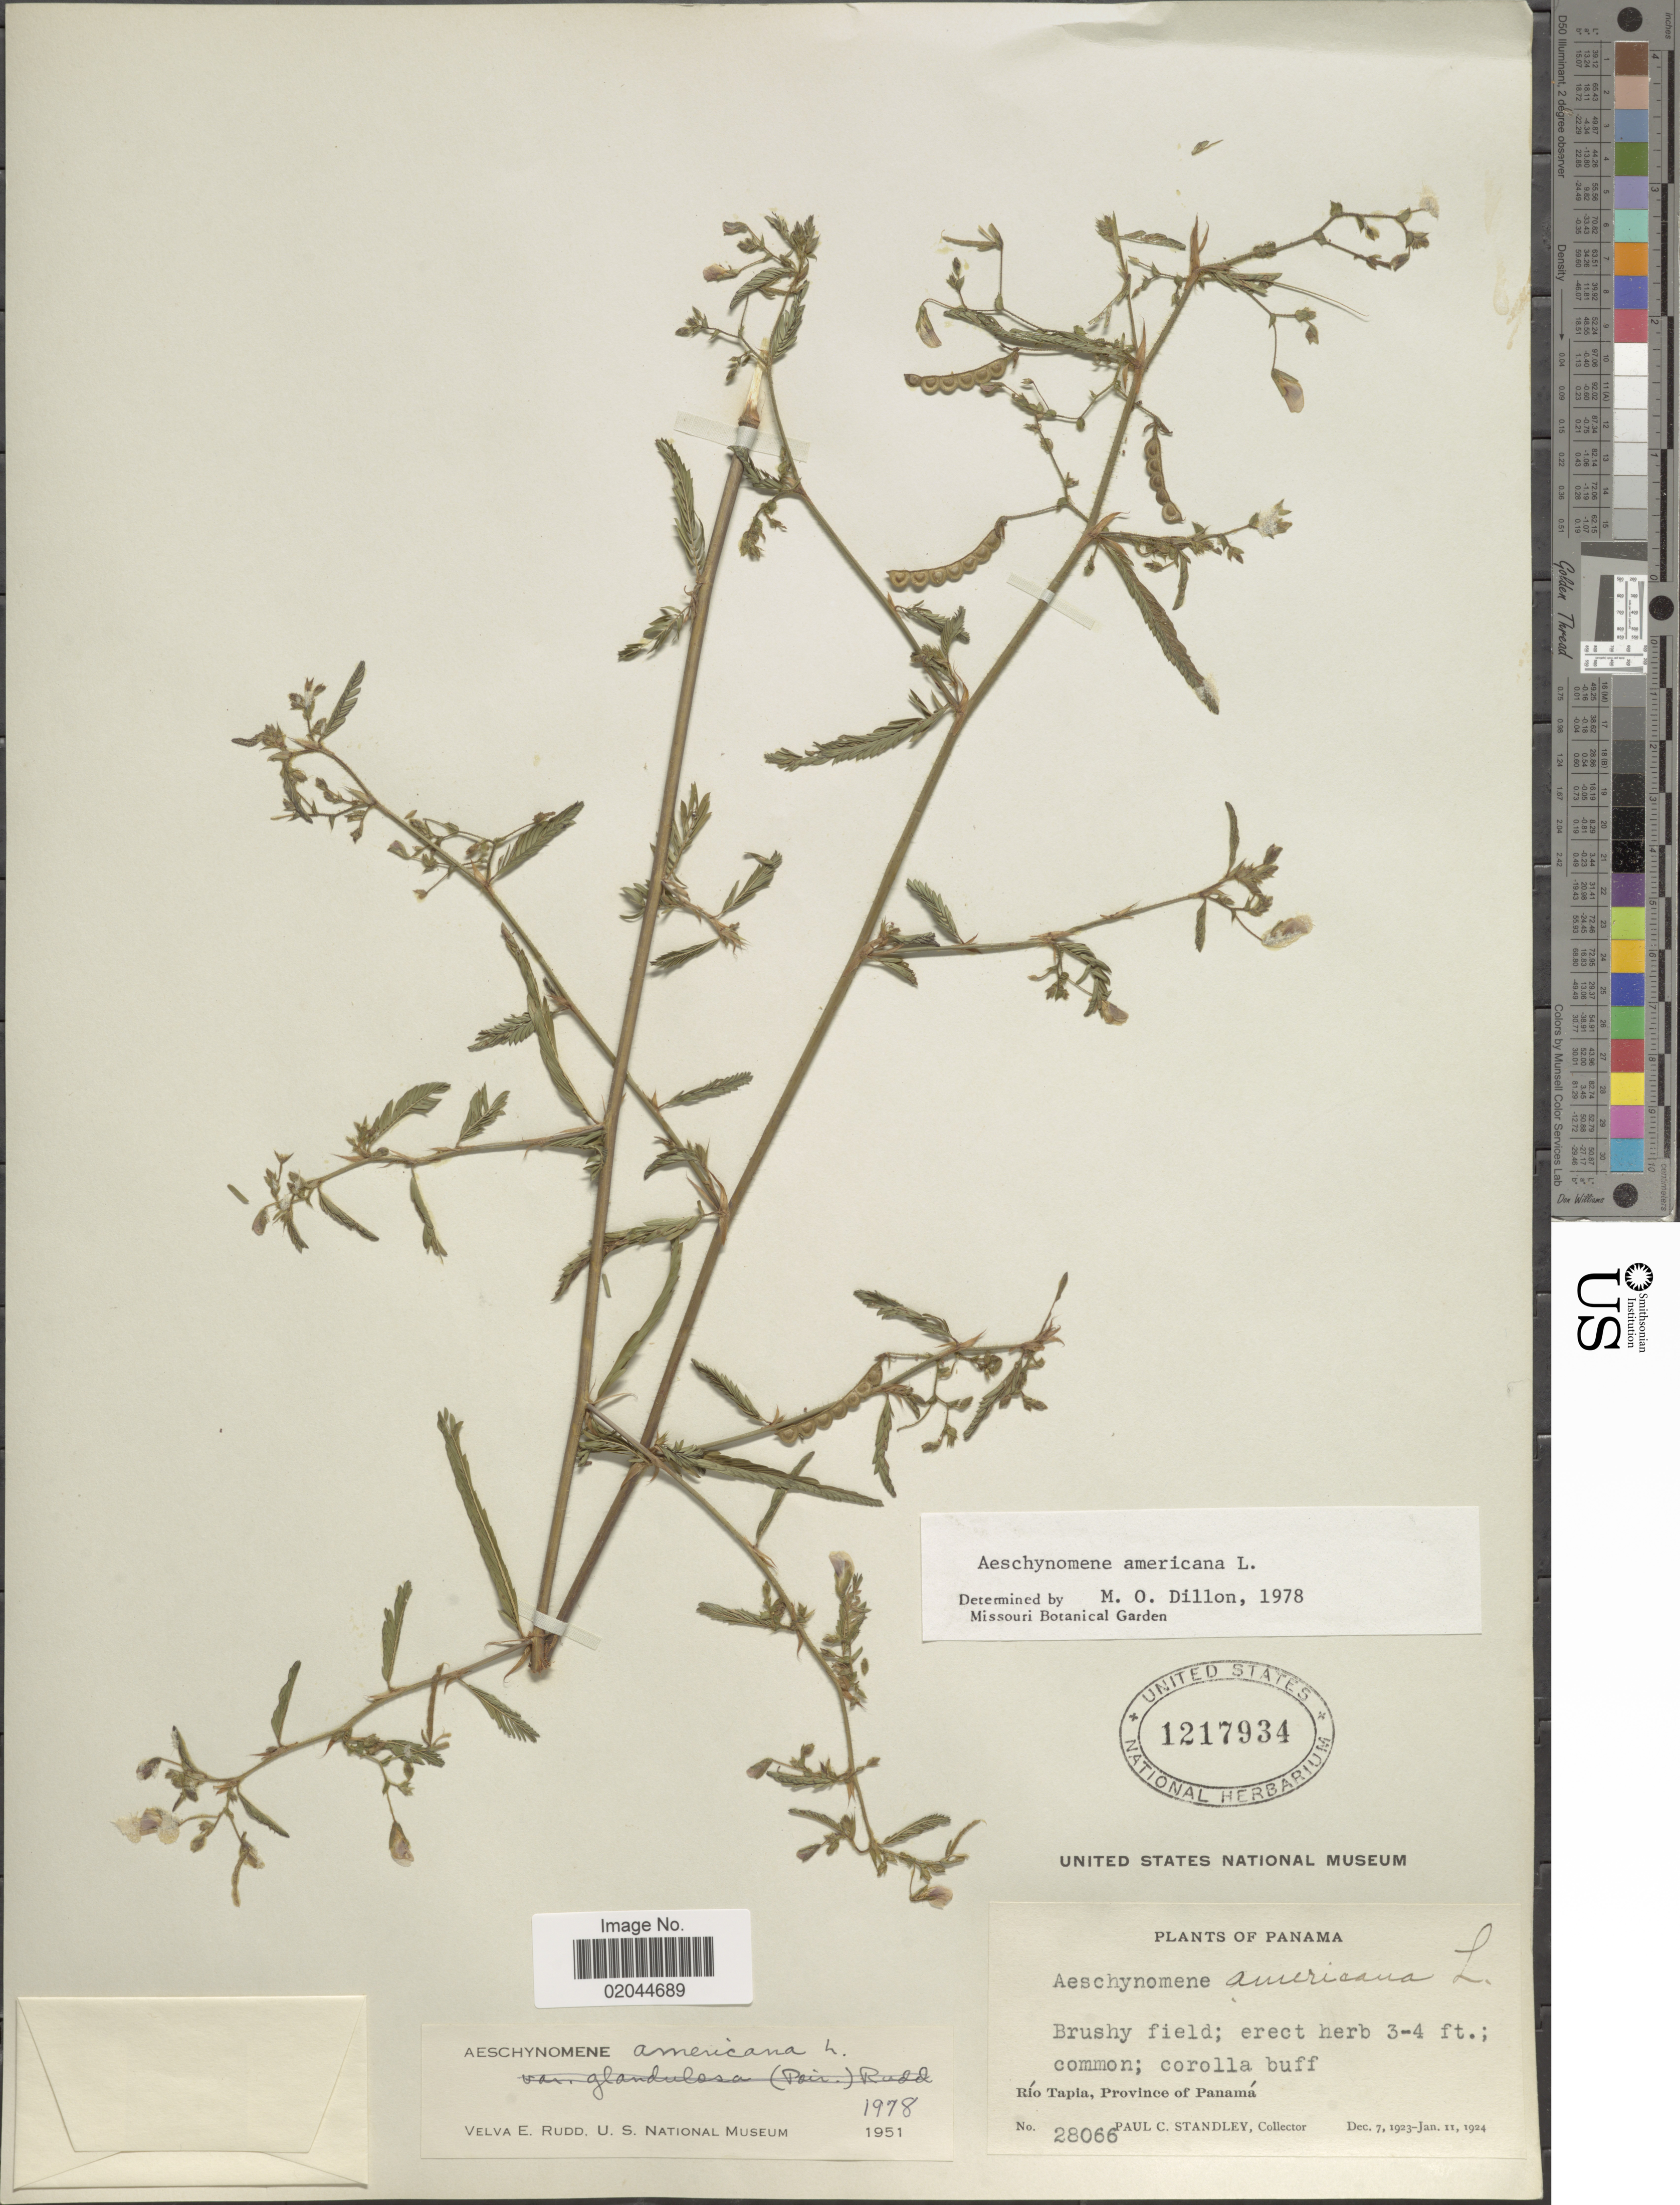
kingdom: Plantae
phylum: Tracheophyta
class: Magnoliopsida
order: Fabales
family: Fabaceae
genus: Aeschynomene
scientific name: Aeschynomene americana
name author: L.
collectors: P. C. Standley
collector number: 28066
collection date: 1923-12-07/1924-01-11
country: Panama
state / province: Panamá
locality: Brushy field, RioTapia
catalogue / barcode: US 1217934